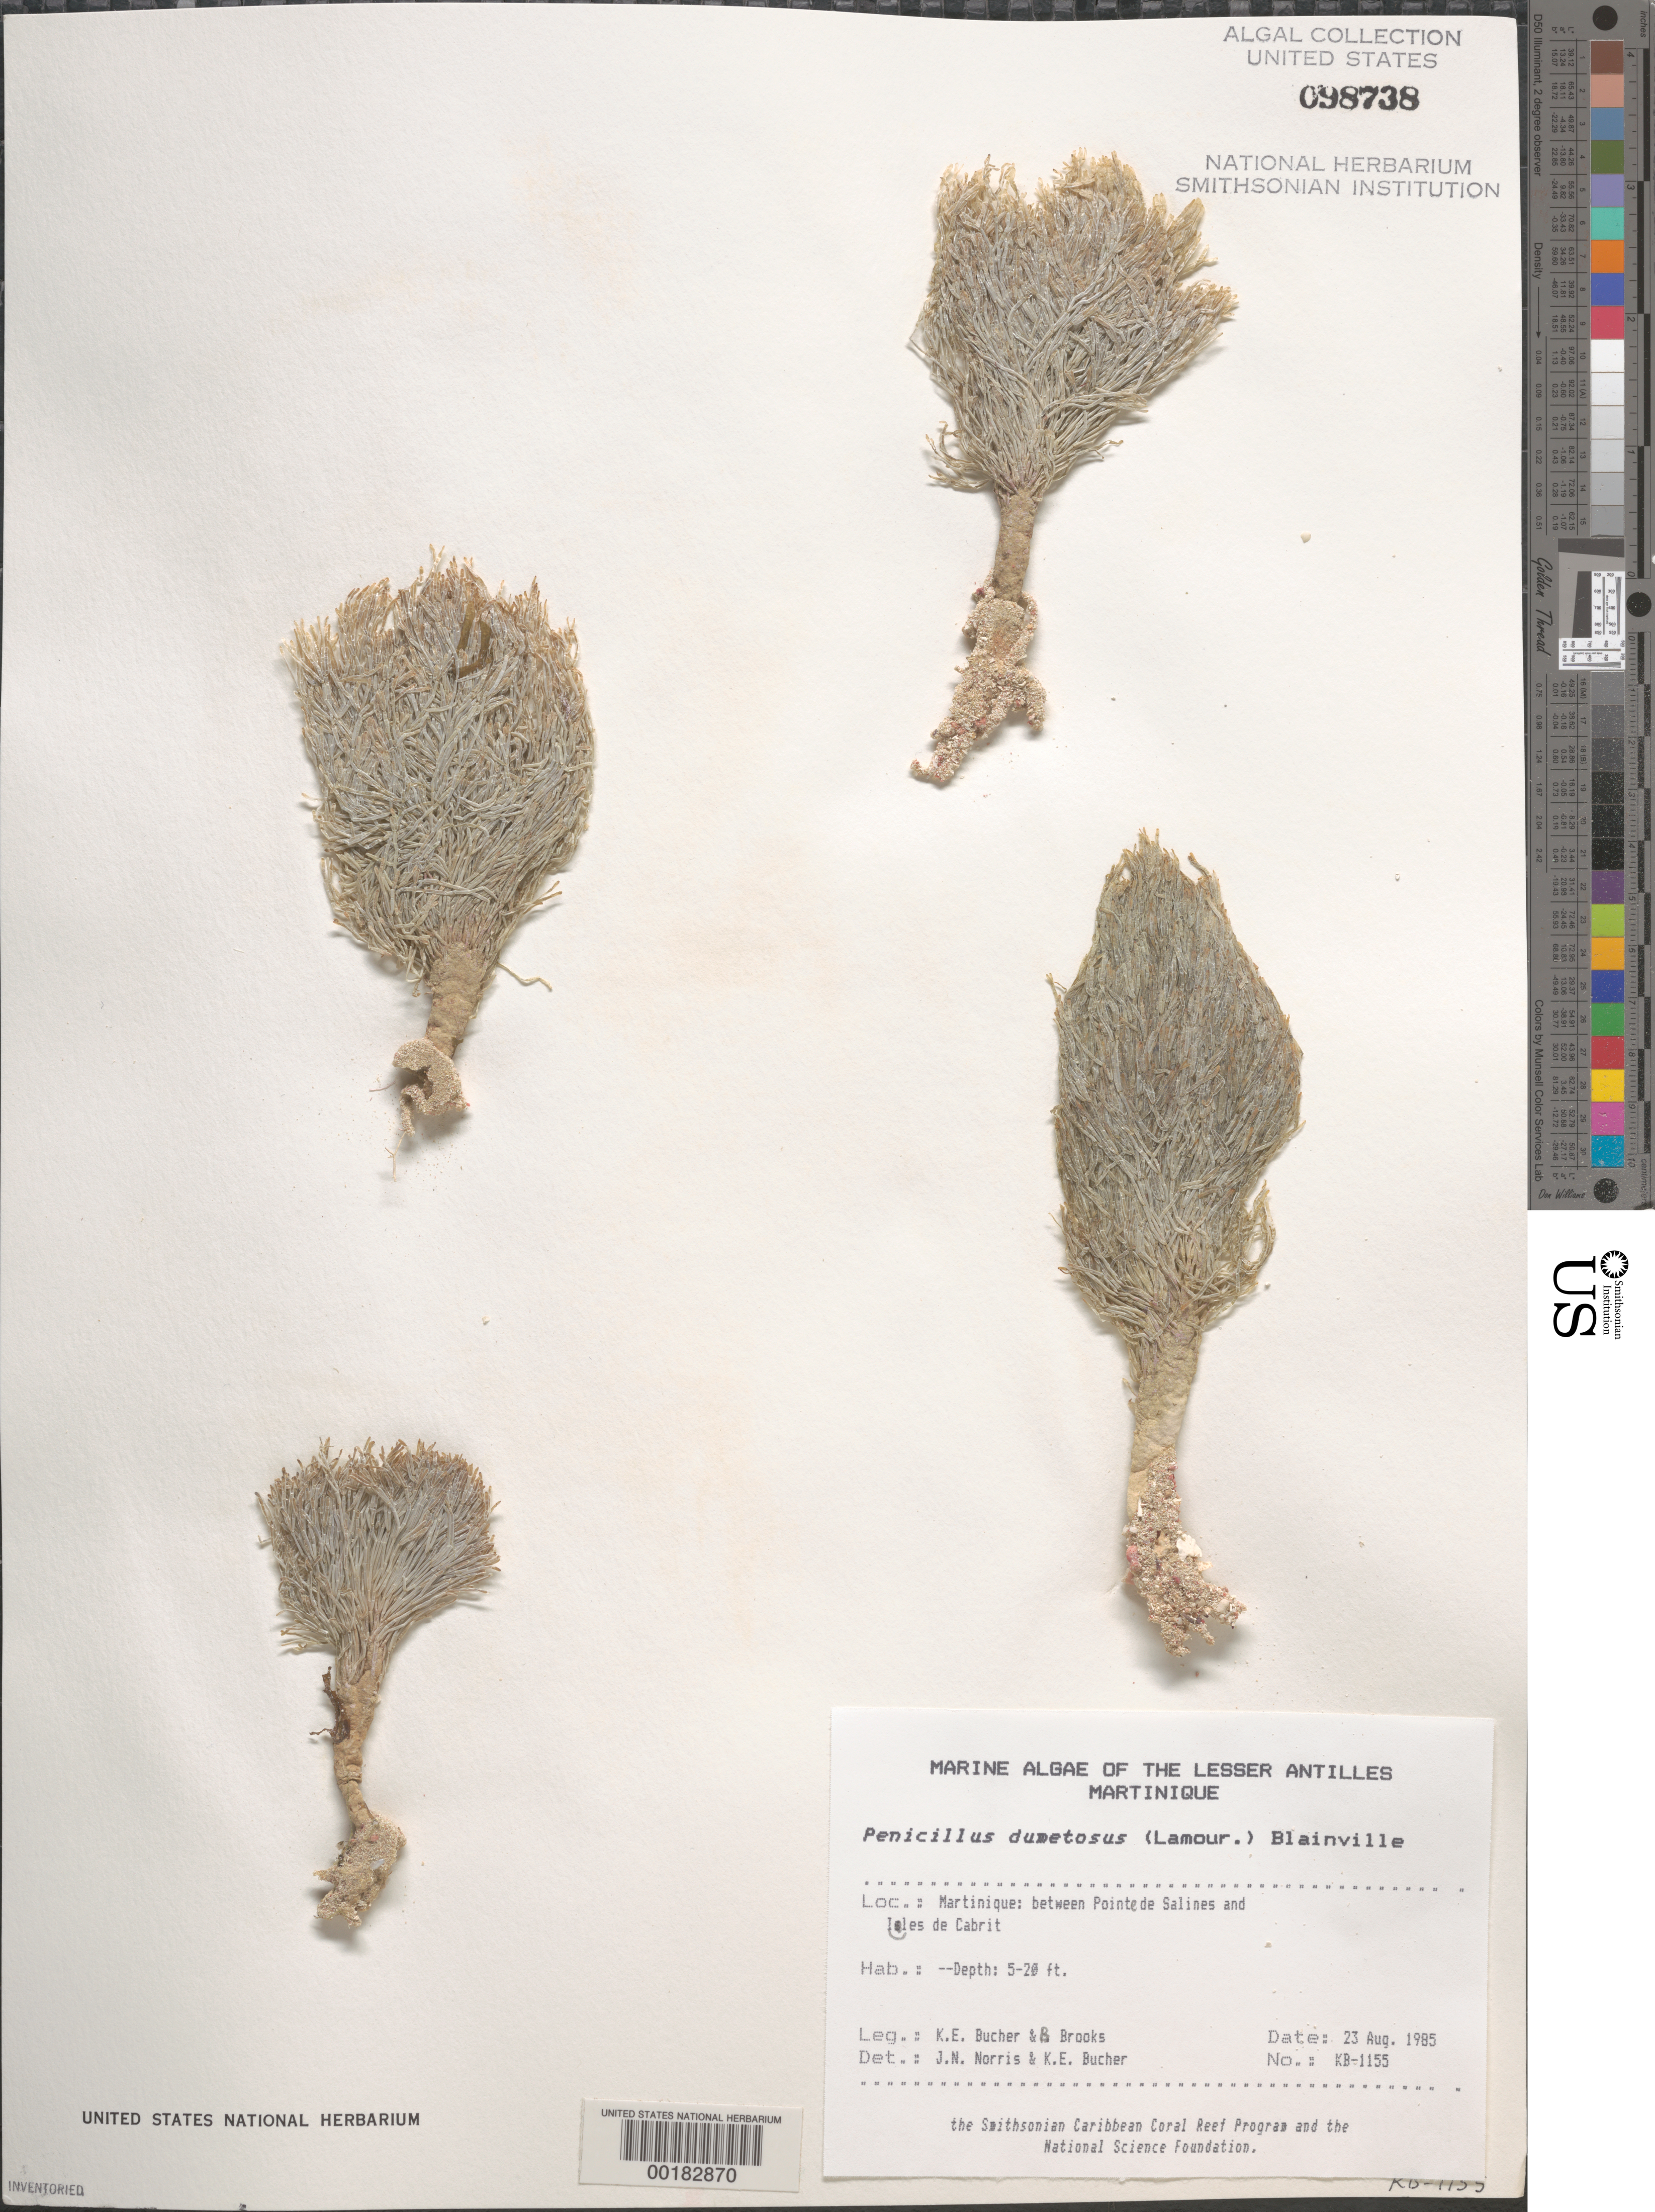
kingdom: Plantae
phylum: Chlorophyta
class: Ulvophyceae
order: Bryopsidales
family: Udoteaceae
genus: Penicillus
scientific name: Penicillus dumetosus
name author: (J.V.Lamouroux) Blainville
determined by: Norris, J. N.; Bucher, K. E.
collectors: K. E. Bucher & B. Brooks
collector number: Kb-1155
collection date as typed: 23 Aug 1985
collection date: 1985-08-23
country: Martinique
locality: Between Pointe de Salines and Iles de Cabrit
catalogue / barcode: US 98738